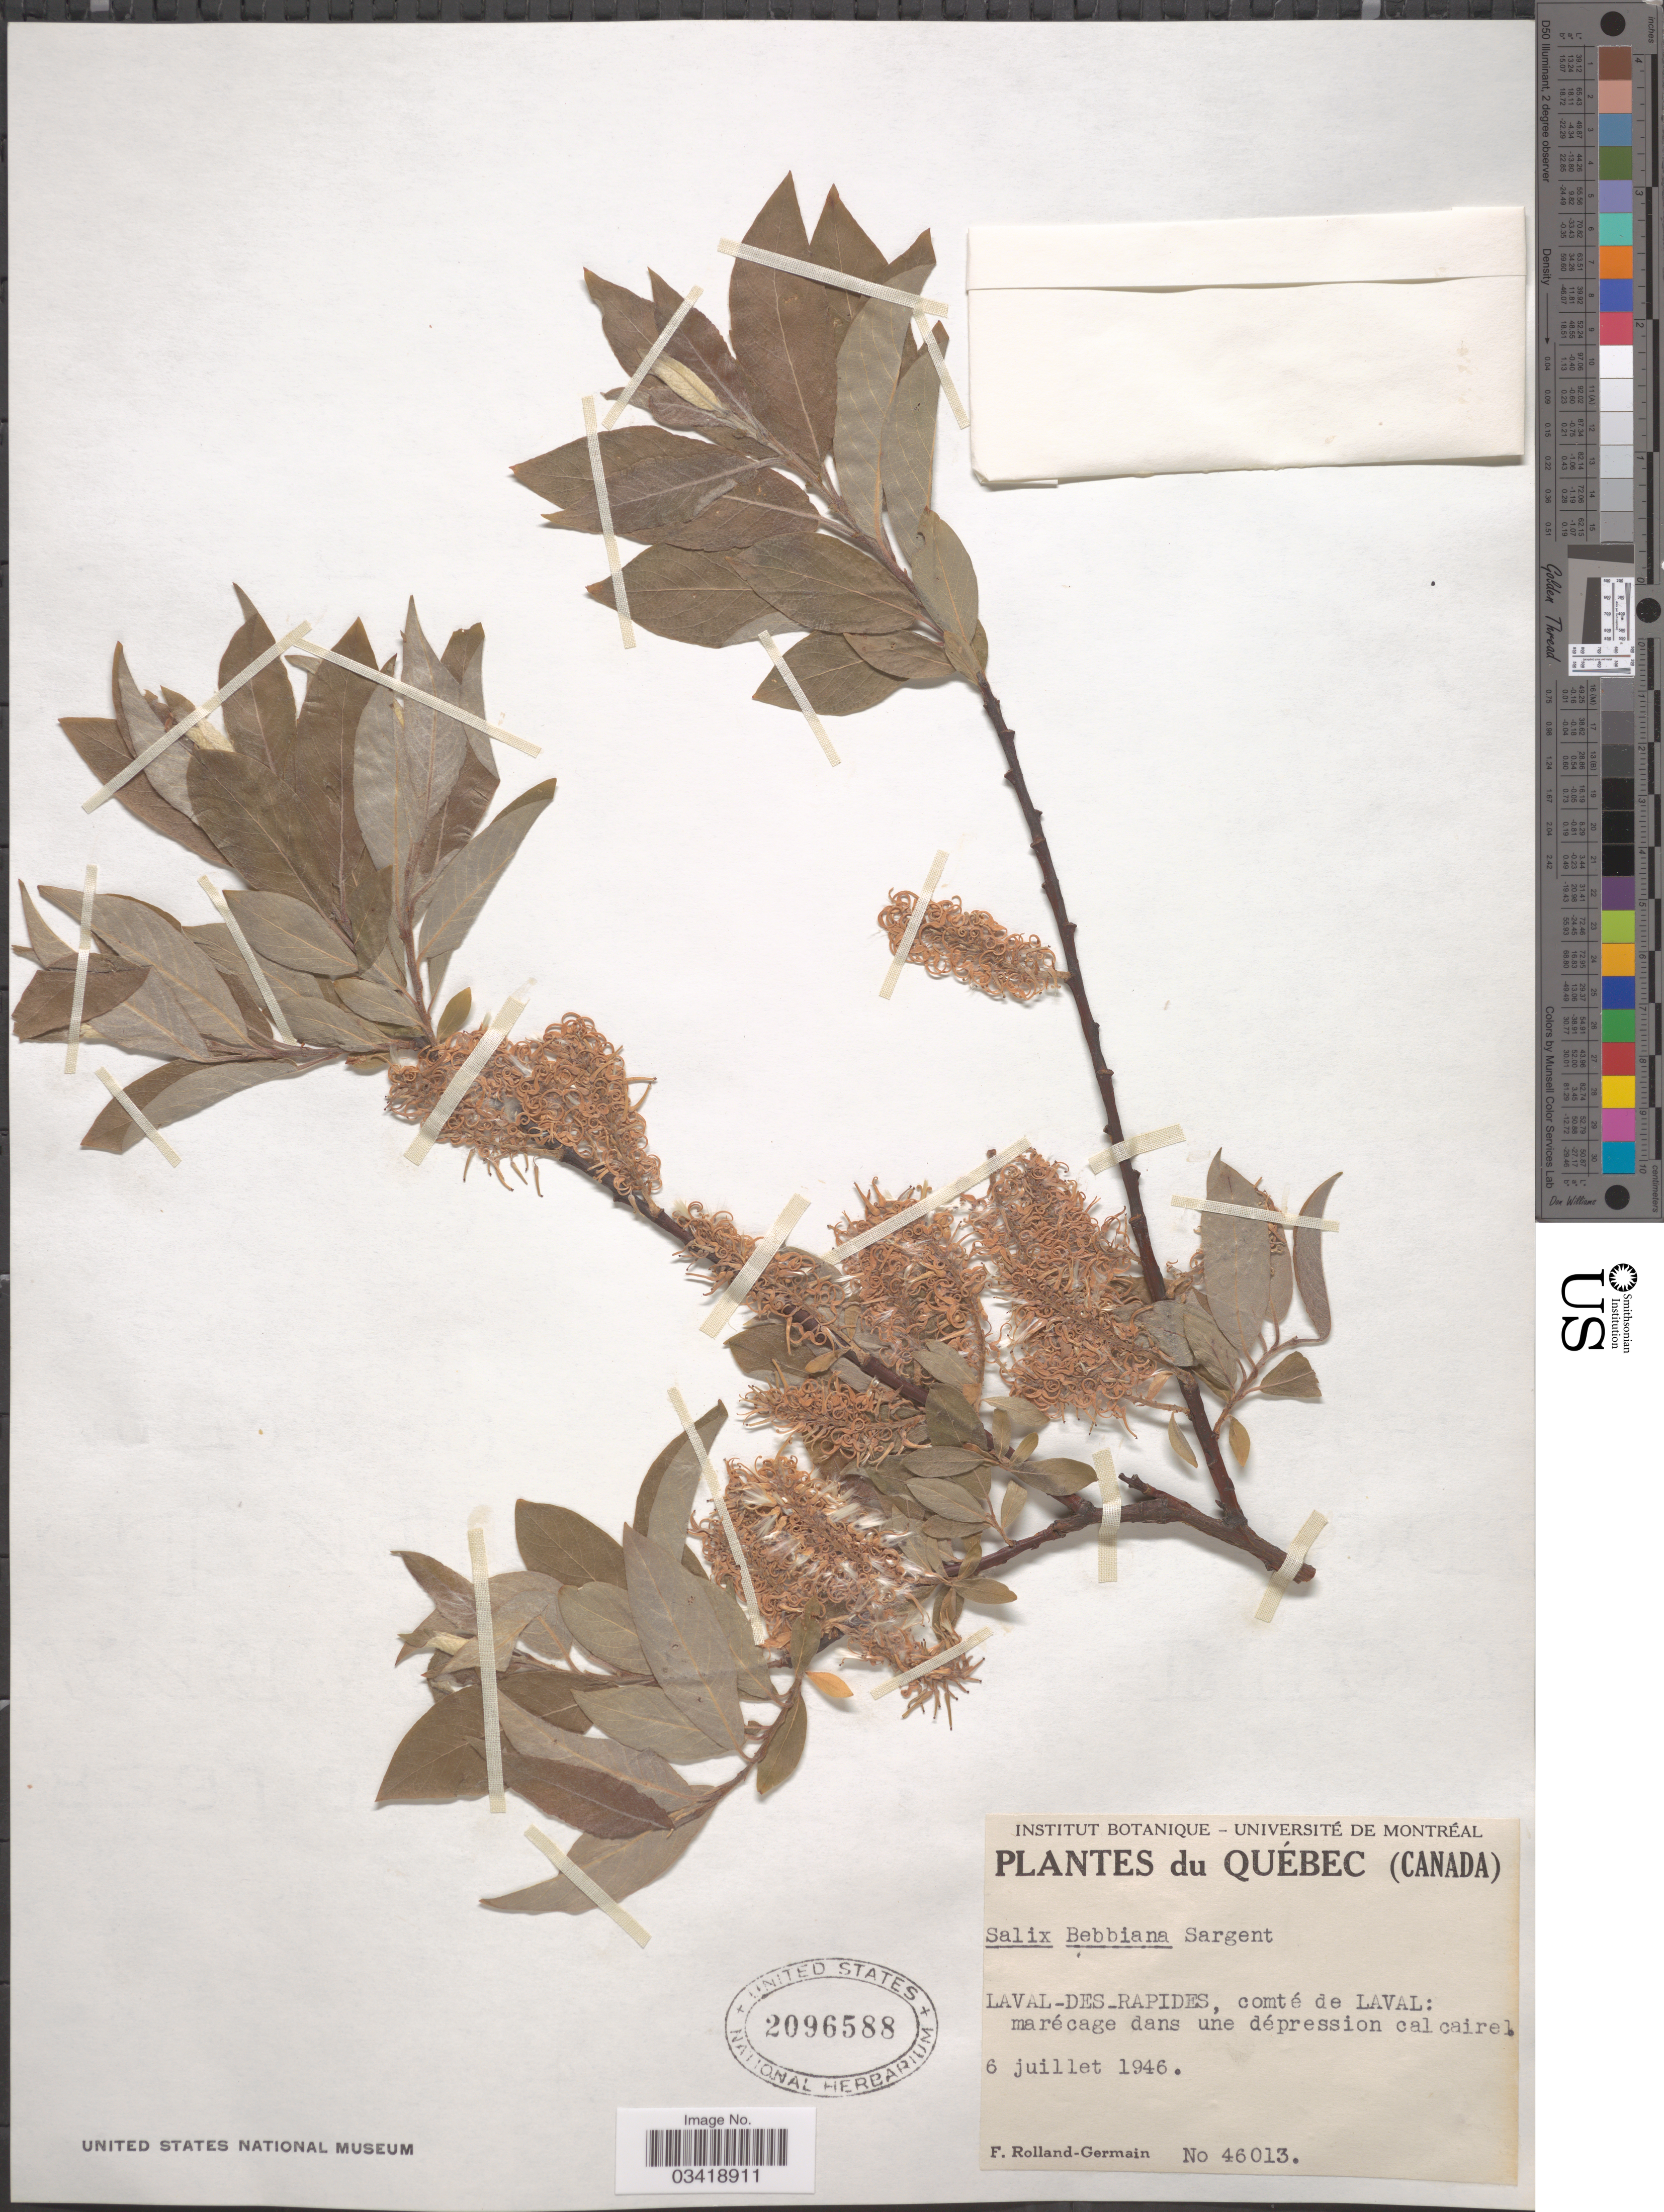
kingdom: Plantae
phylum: Tracheophyta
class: Magnoliopsida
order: Malpighiales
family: Salicaceae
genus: Salix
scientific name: Salix bebbiana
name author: Sarg.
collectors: Rolland-Germain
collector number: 46013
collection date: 1946-07-06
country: Canada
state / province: Quebec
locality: Laval-des-Rapides, comté de Laval: marécage dans une dépression calcairel.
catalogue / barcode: US 2096588